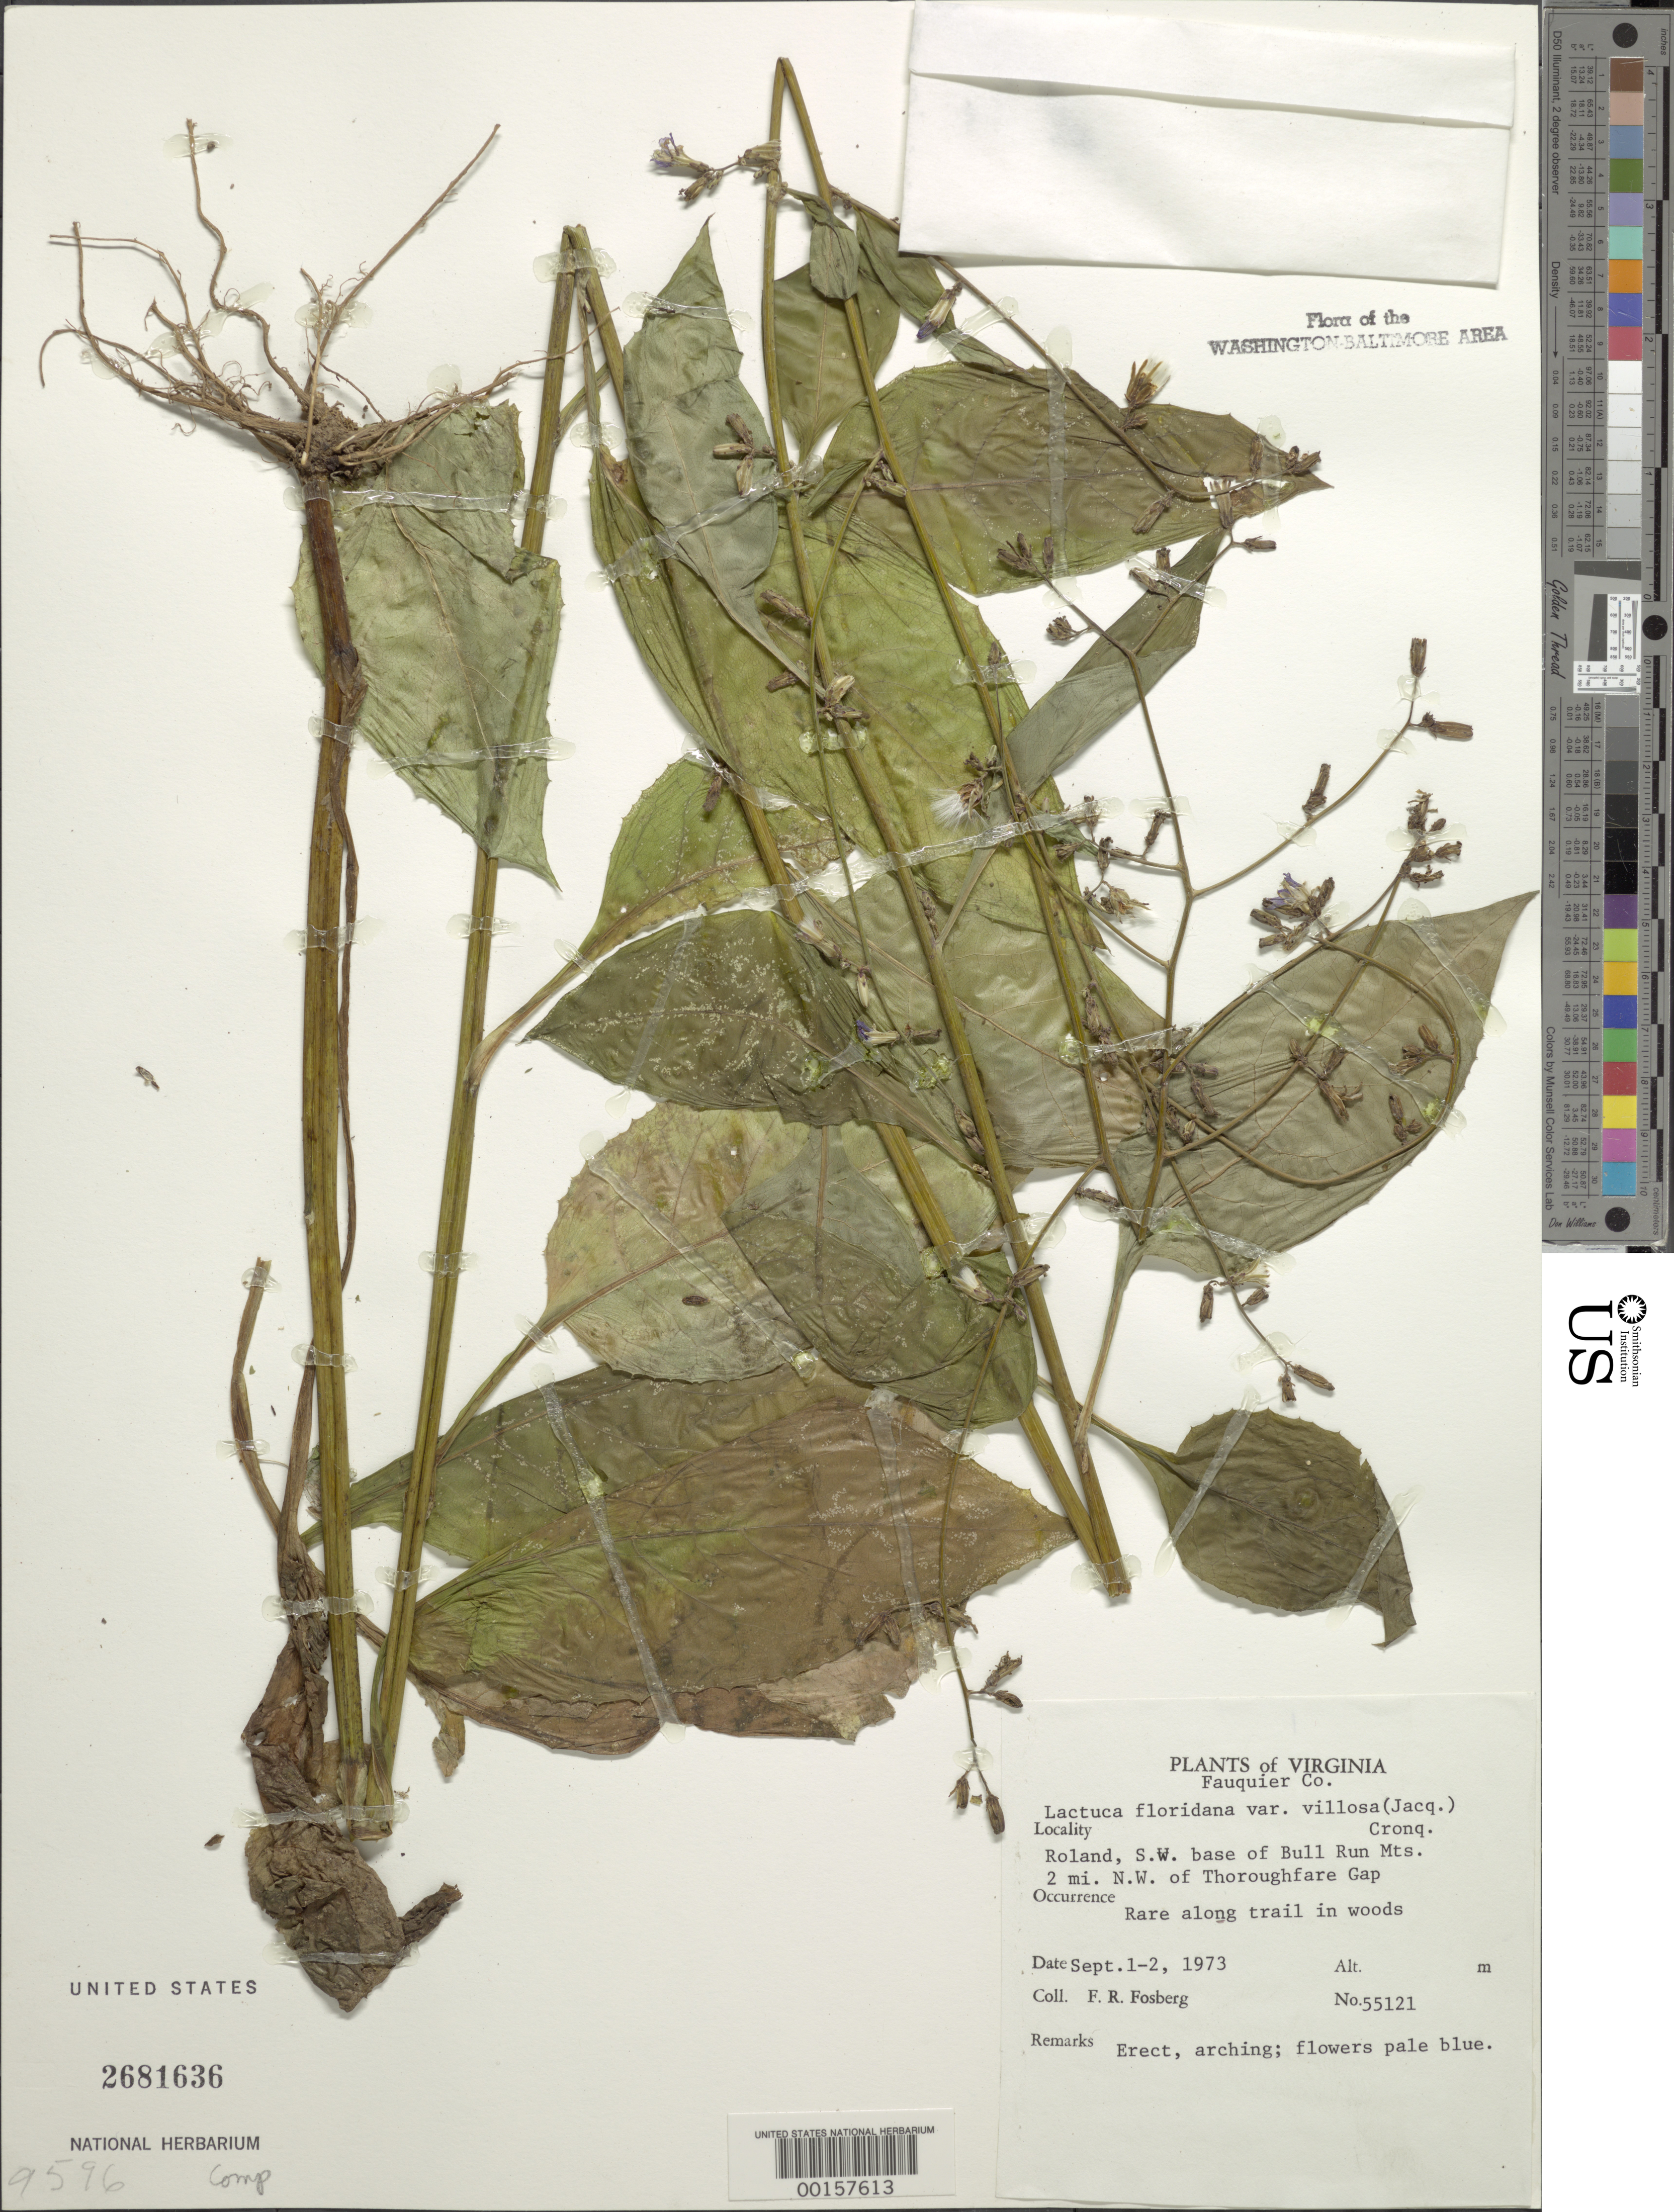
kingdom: Plantae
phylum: Tracheophyta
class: Magnoliopsida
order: Asterales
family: Asteraceae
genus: Lactuca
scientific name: Lactuca floridana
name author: (L.) Gaertn.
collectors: F. R. Fosberg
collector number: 55121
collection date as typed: -1 Sep 1973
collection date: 1973-09-01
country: United States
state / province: Virginia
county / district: Fauquier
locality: Roland, SW base of Bull Run Mountains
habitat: Trail in woods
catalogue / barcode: US 2681636